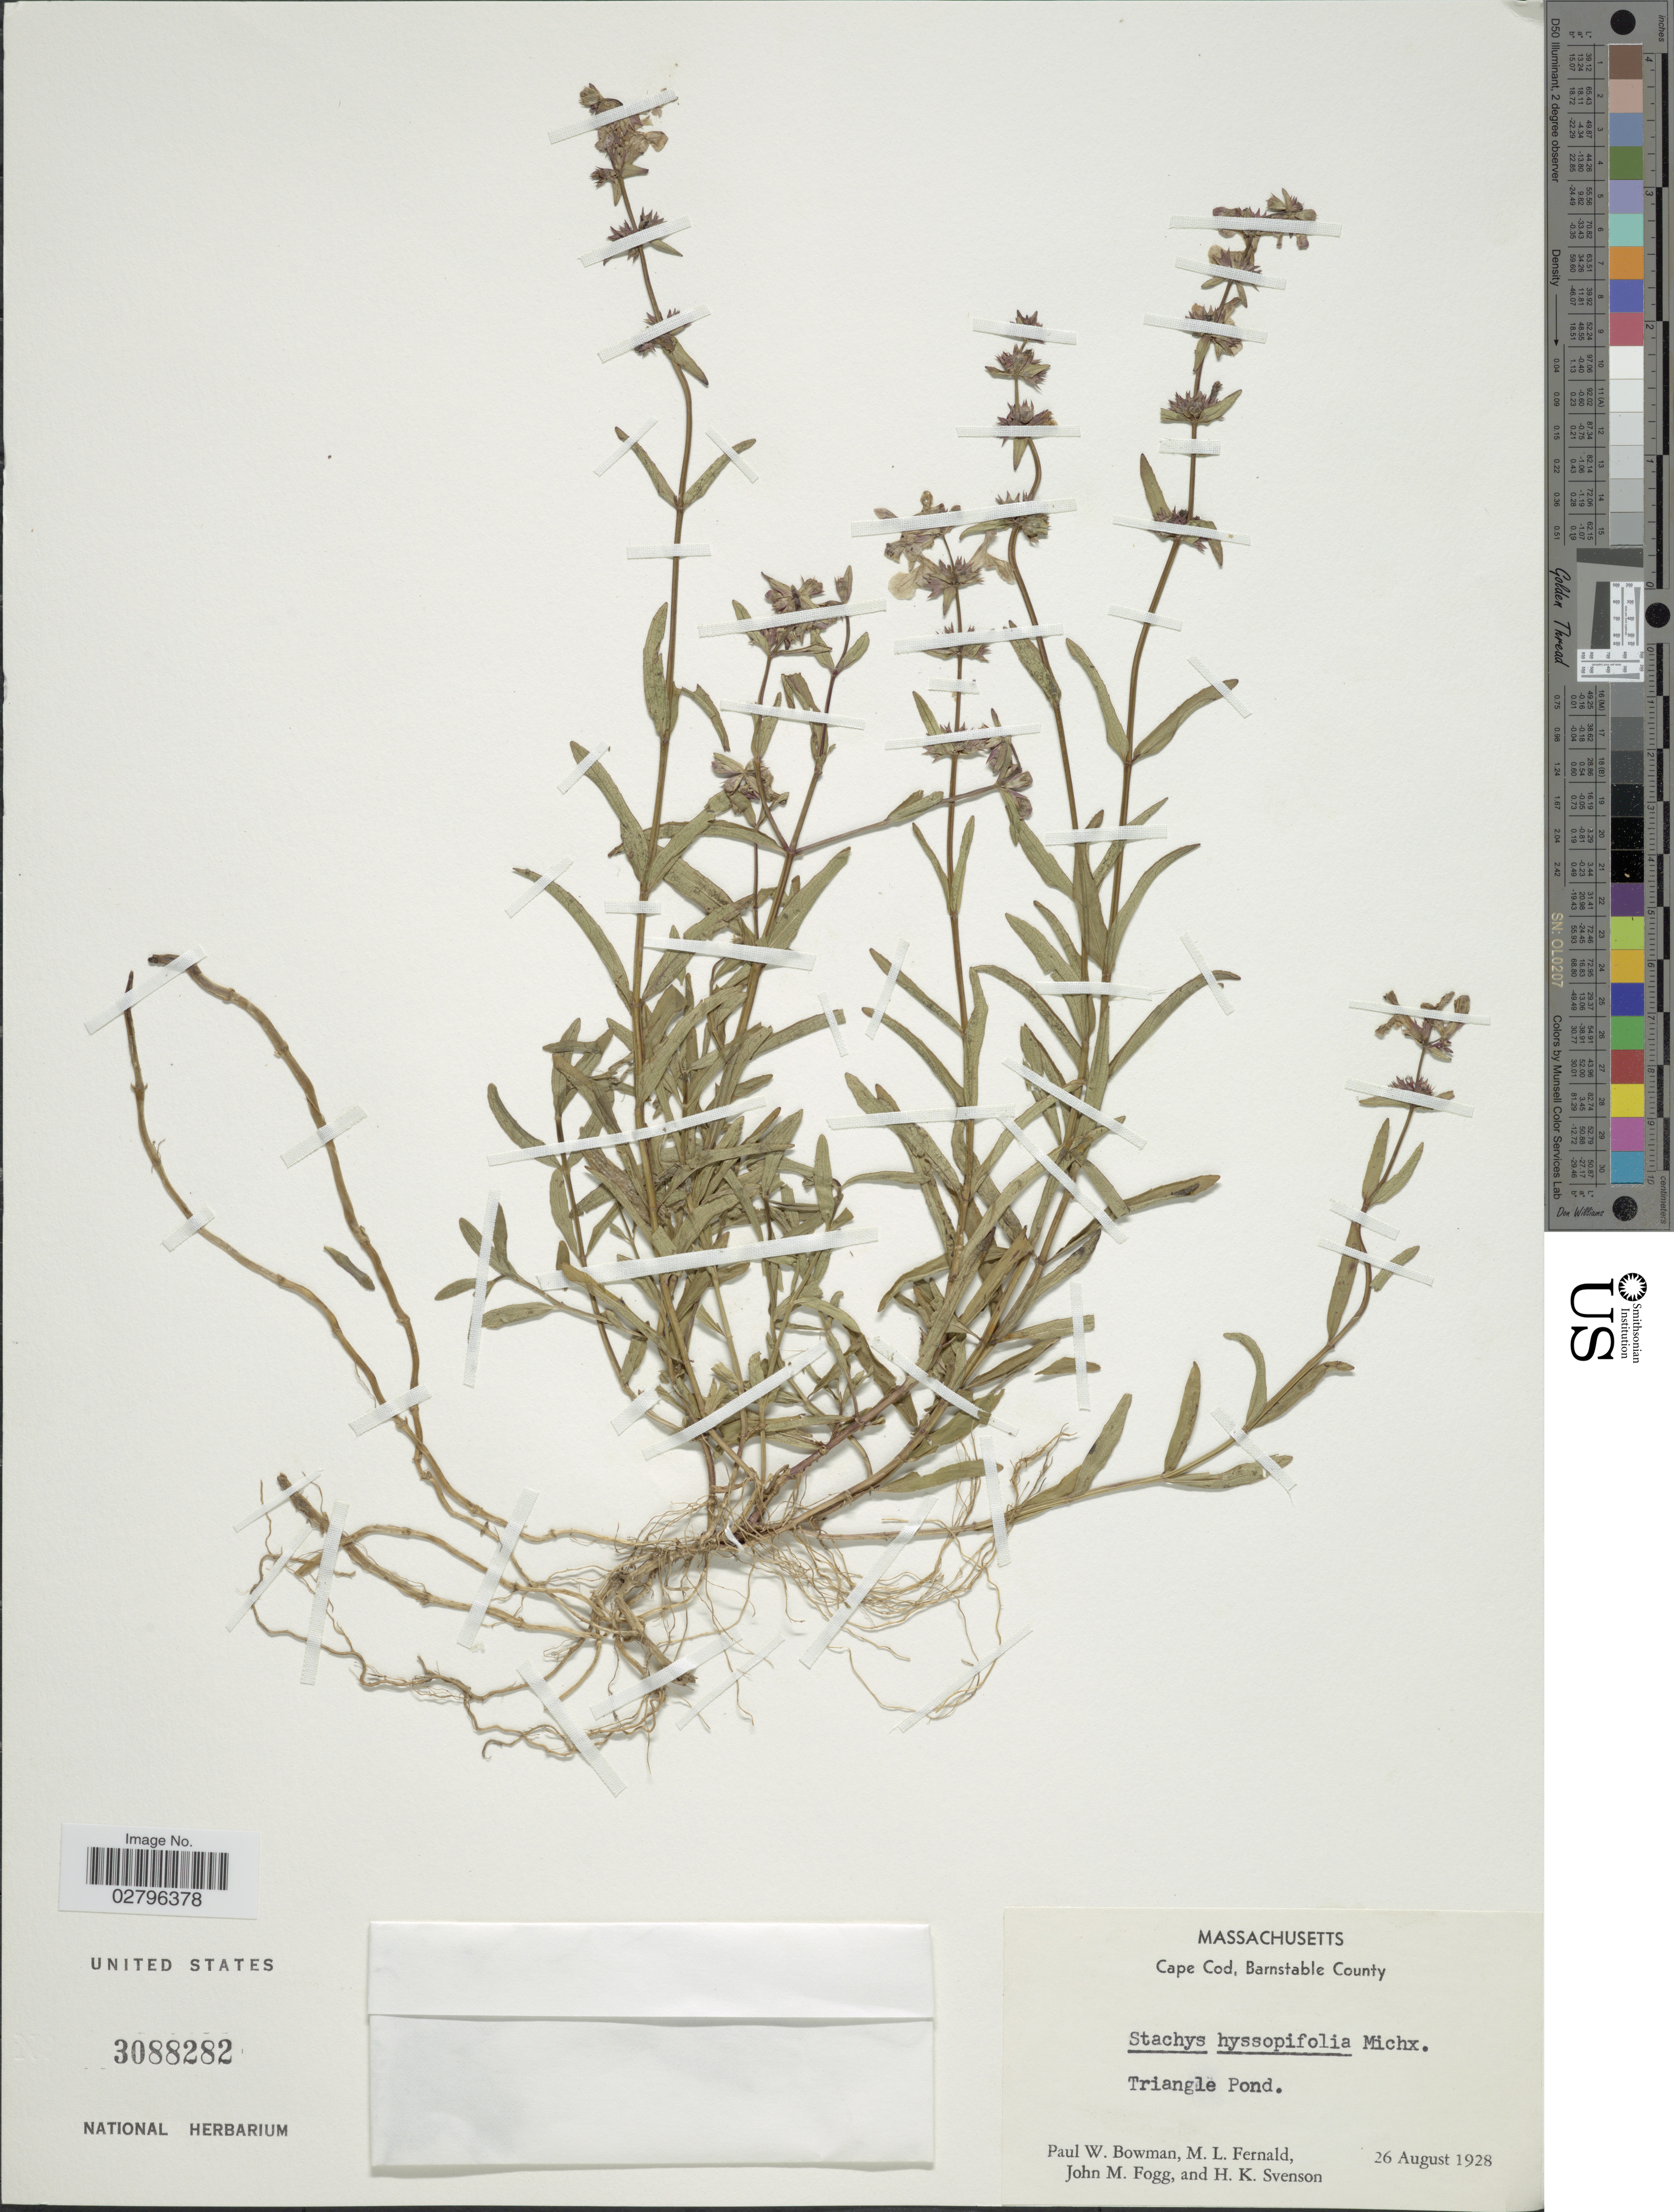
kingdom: Plantae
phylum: Tracheophyta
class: Magnoliopsida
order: Lamiales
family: Lamiaceae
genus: Stachys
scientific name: Stachys hyssopifolia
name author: Michx.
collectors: P. Bowman, M. L. Fernald, J. Fogg & H. K. Svenson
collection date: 1928-08-26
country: United States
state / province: Massachusetts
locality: Cape Cod, Barnstable County. Triangle Pond.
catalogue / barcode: US 3088282